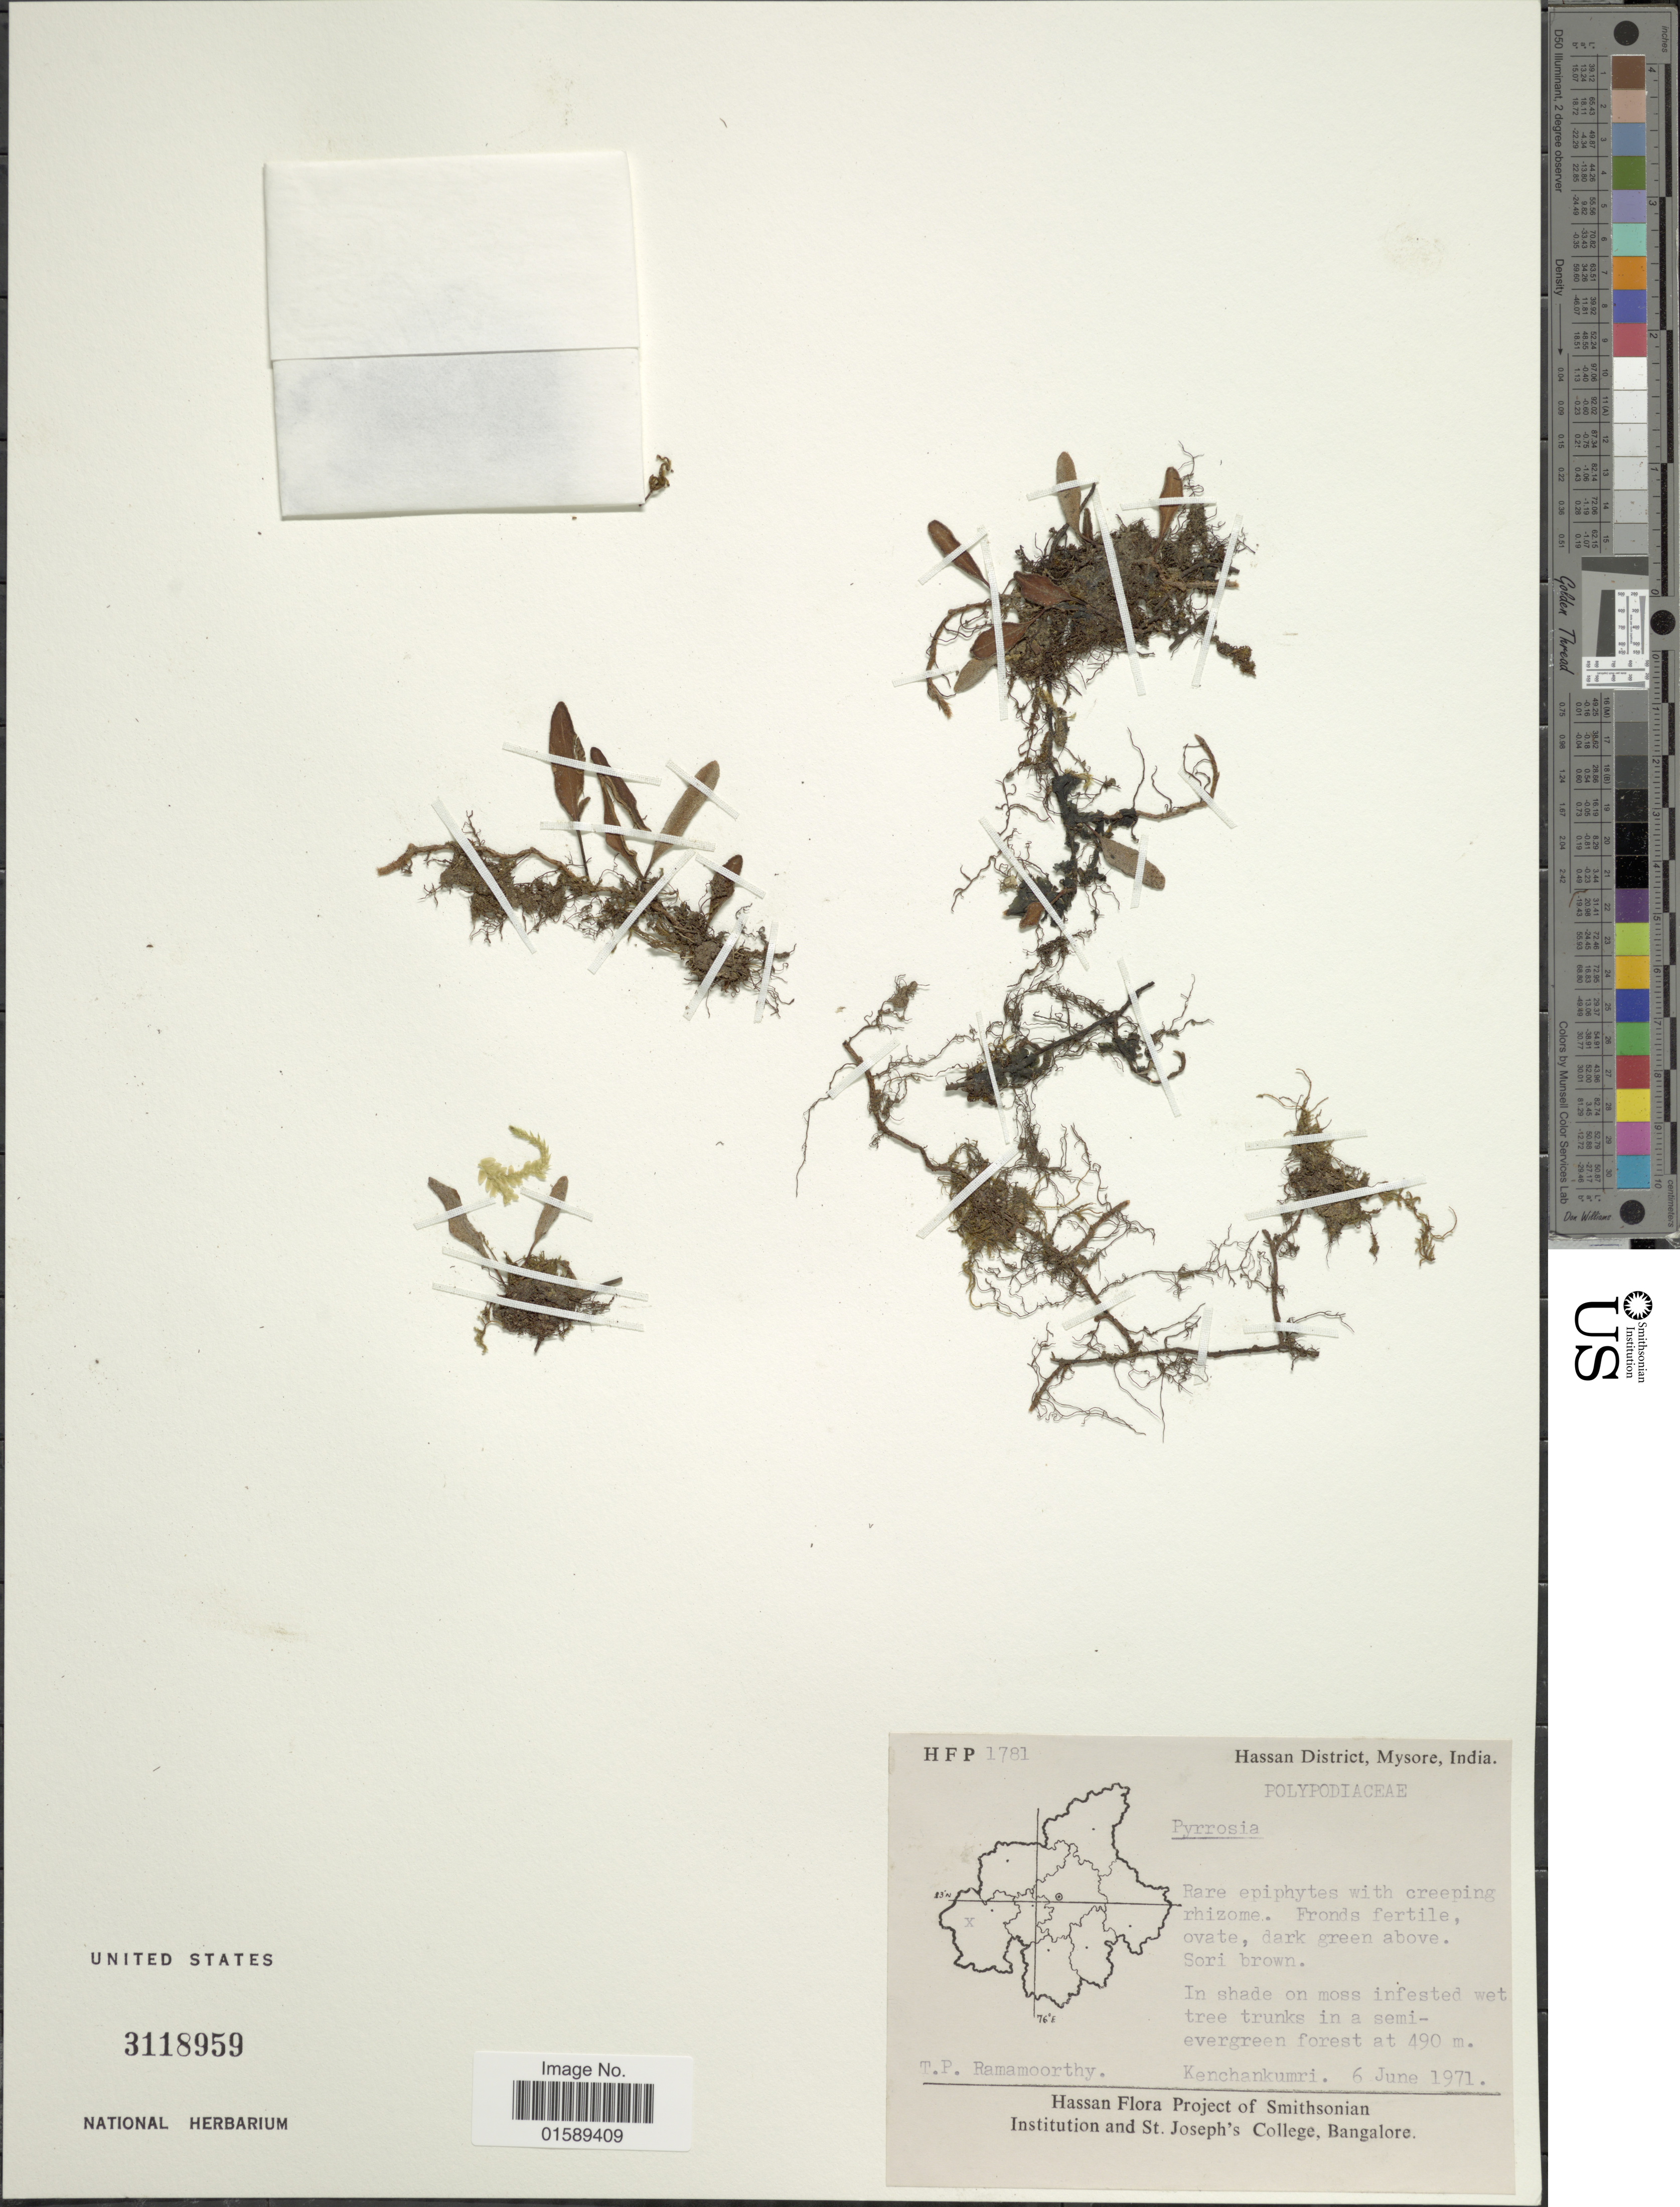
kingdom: Plantae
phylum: Tracheophyta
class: Polypodiopsida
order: Polypodiales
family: Polypodiaceae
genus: Pyrrosia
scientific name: Pyrrosia sp.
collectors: T. P. Ramamoorthy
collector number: HFP1781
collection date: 1971-06-06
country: India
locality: Hassan, District, Mysore, India. Kenchankumri.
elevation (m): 490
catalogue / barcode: US 3118959